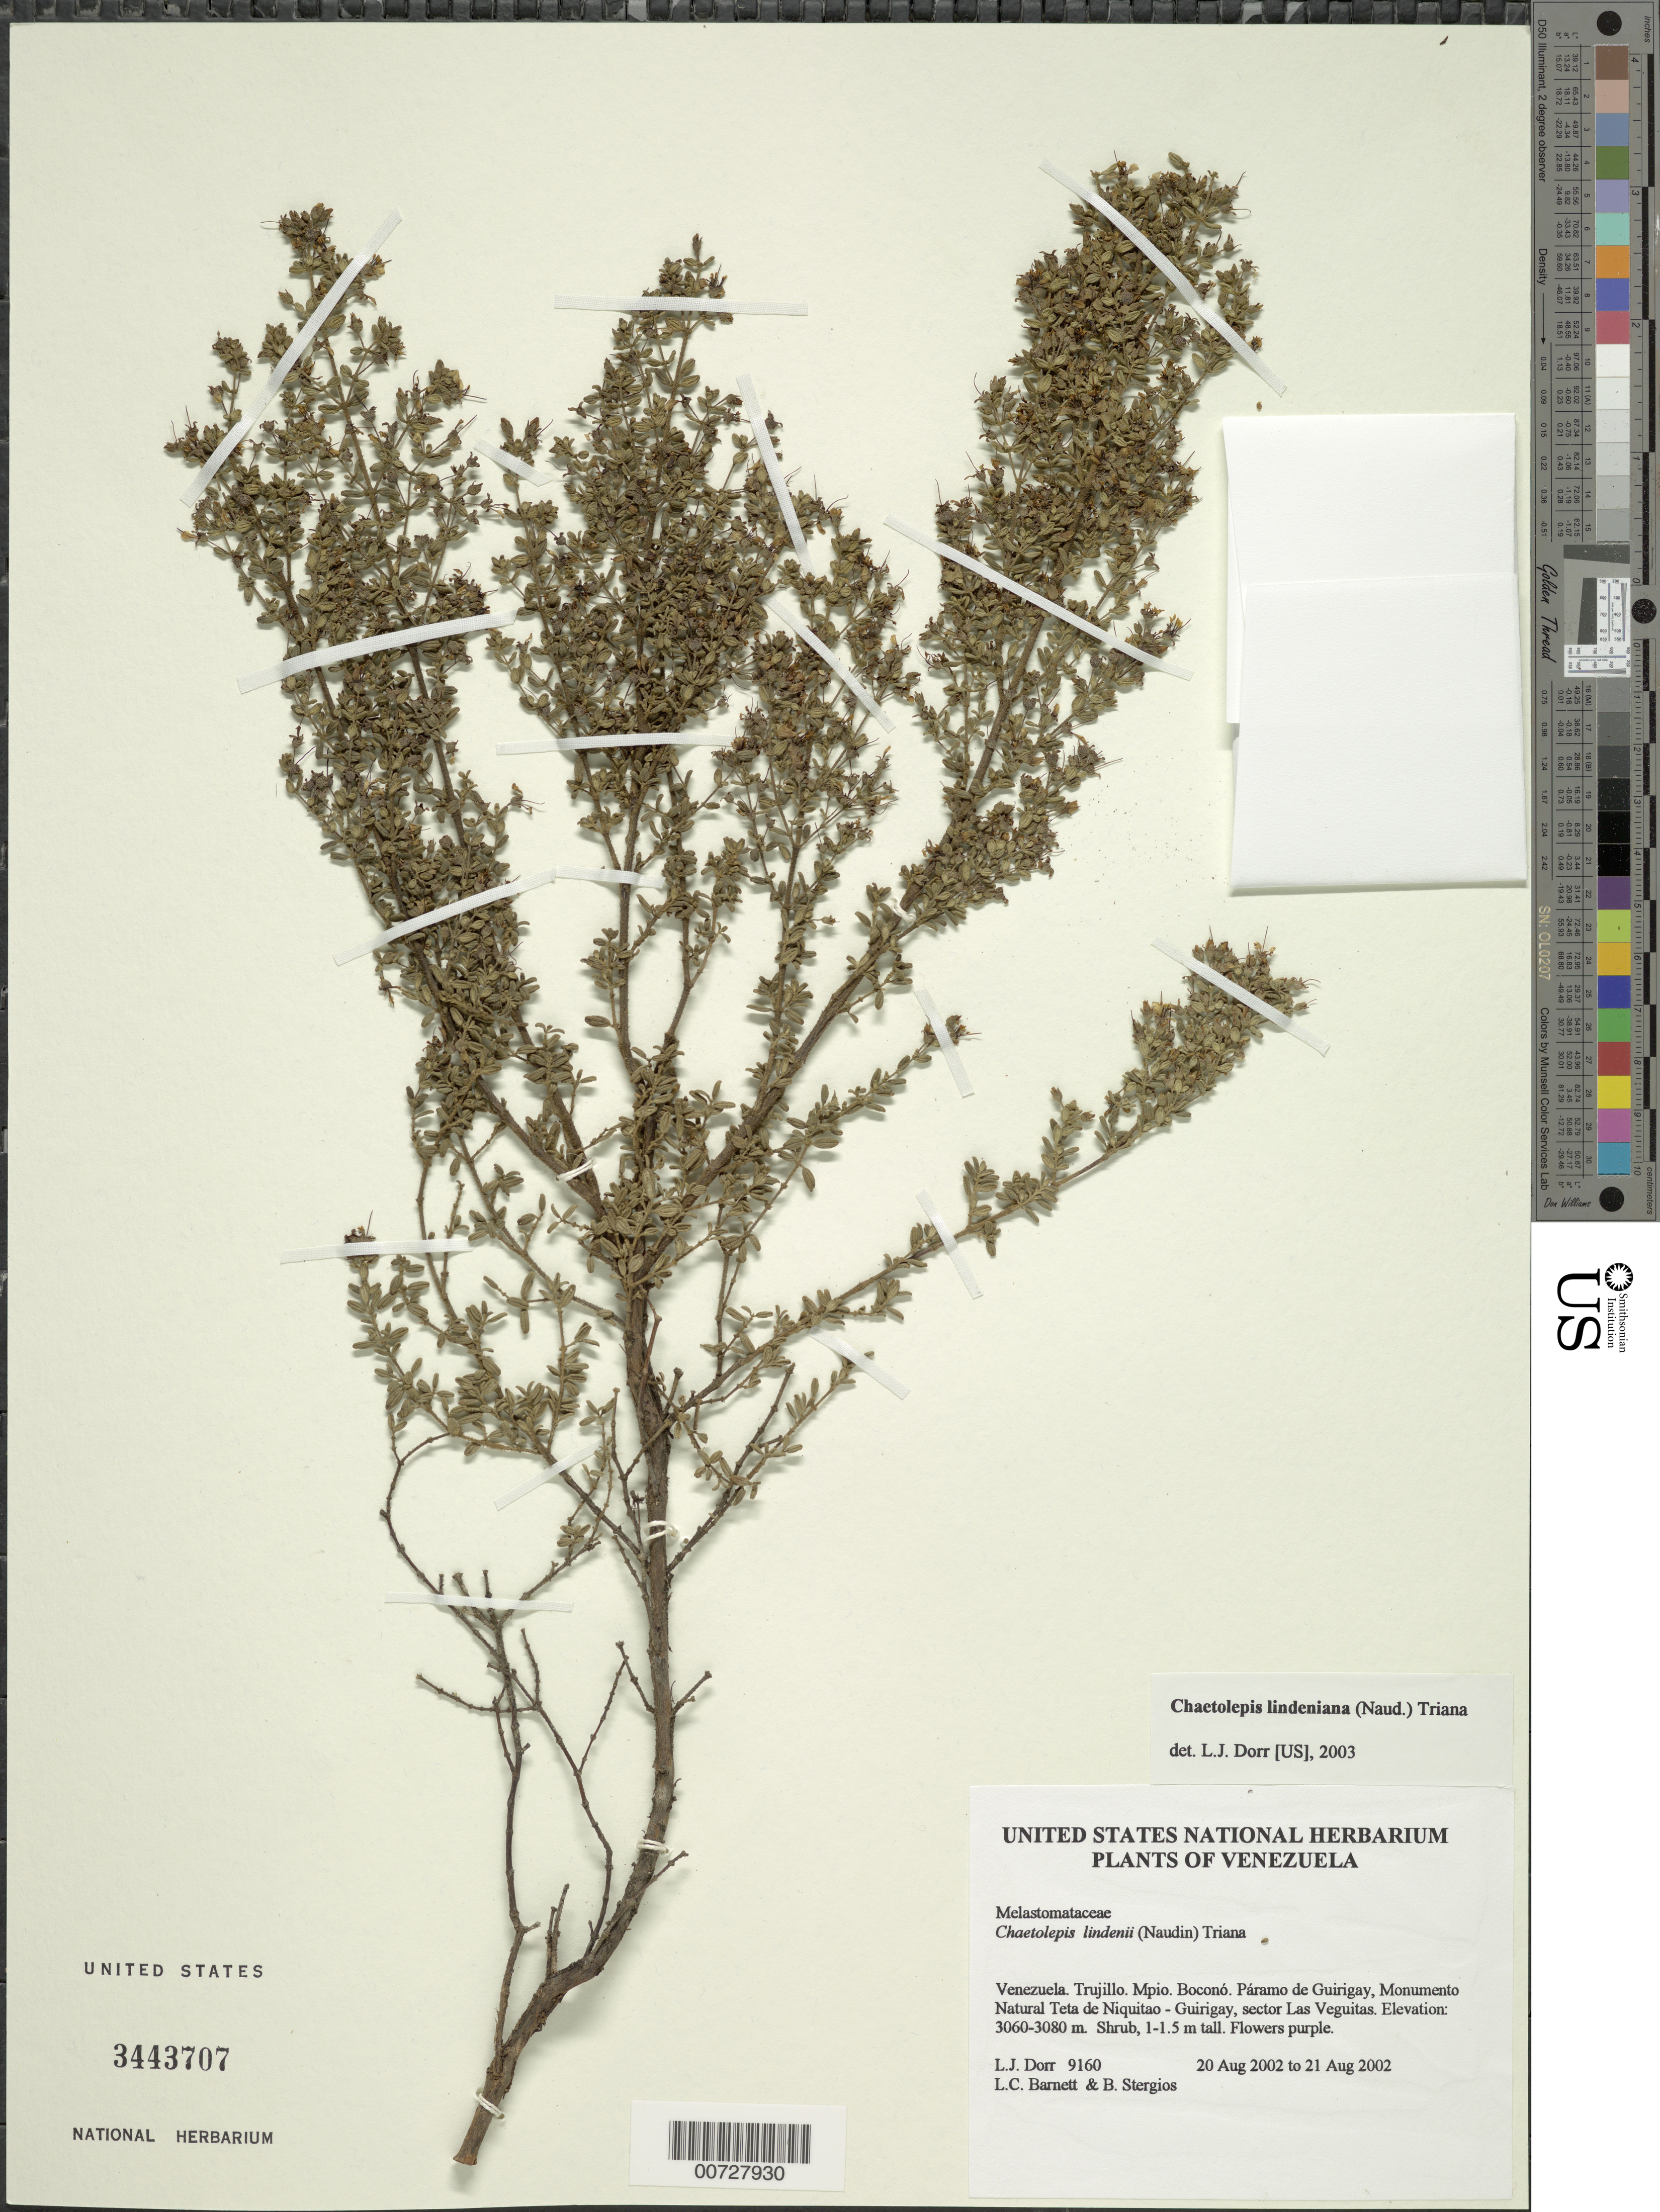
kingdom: Plantae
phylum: Tracheophyta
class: Magnoliopsida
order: Myrtales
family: Melastomataceae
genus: Chaetolepis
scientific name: Chaetolepis lindenii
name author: (Naudin) Triana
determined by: Dorr, L. J., (BOT), Smithsonian Institution - National Museum of Natural History (UNITED STATES)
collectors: L. J. Dorr, L. C. Barnett & B. G. Stergios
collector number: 9160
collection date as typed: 20 Aug 2002 to 21 Aug 2002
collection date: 2002-08-20/2002-08-21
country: Venezuela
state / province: Trujillo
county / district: Boconó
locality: Páramo de Guirigay, Monumento Natural Teta de Niquitao - Guirigay, sector Las Veguitas.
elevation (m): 3060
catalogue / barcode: US 3443707